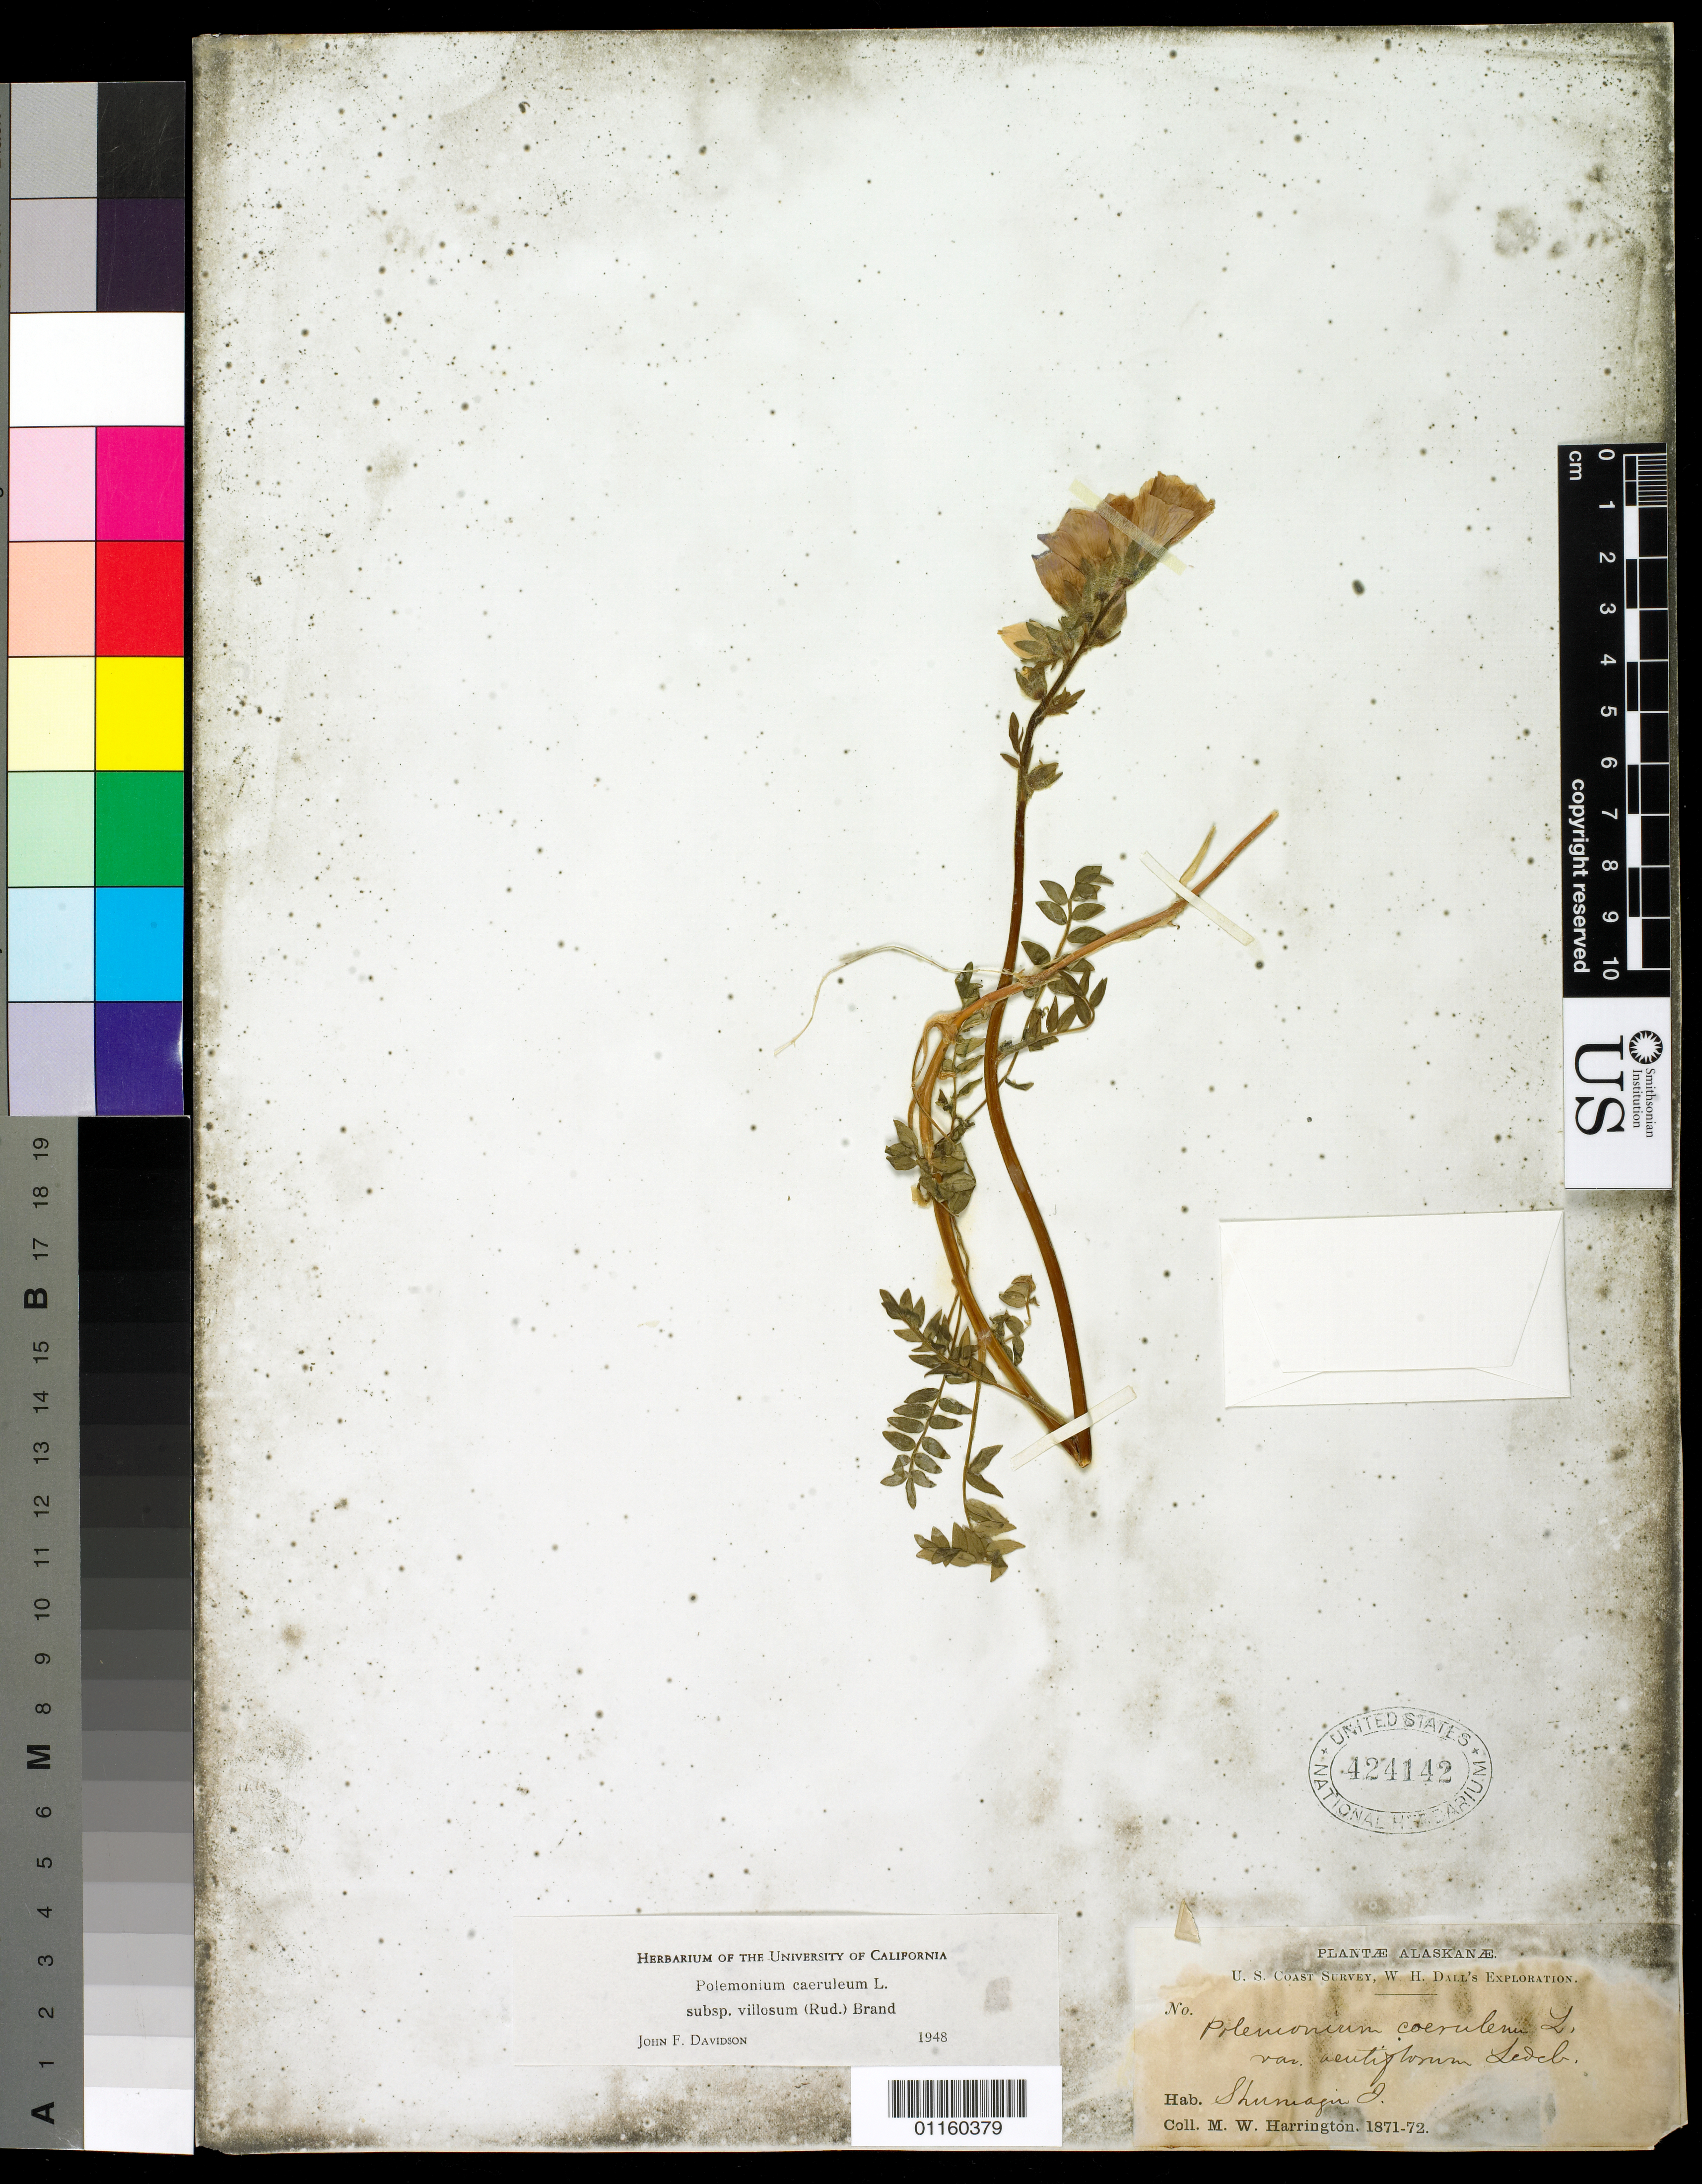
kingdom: Plantae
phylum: Tracheophyta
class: Magnoliopsida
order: Ericales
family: Polemoniaceae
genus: Polemonium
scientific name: Polemonium caeruleum subsp. villosum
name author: (Rudolph ex Georgi) Brand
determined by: Davidson, J. F.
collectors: M. W. Harrington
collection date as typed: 1871 to -- --- 1872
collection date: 1871/1872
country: United States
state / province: Alaska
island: Shumagin Island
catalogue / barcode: US 424142